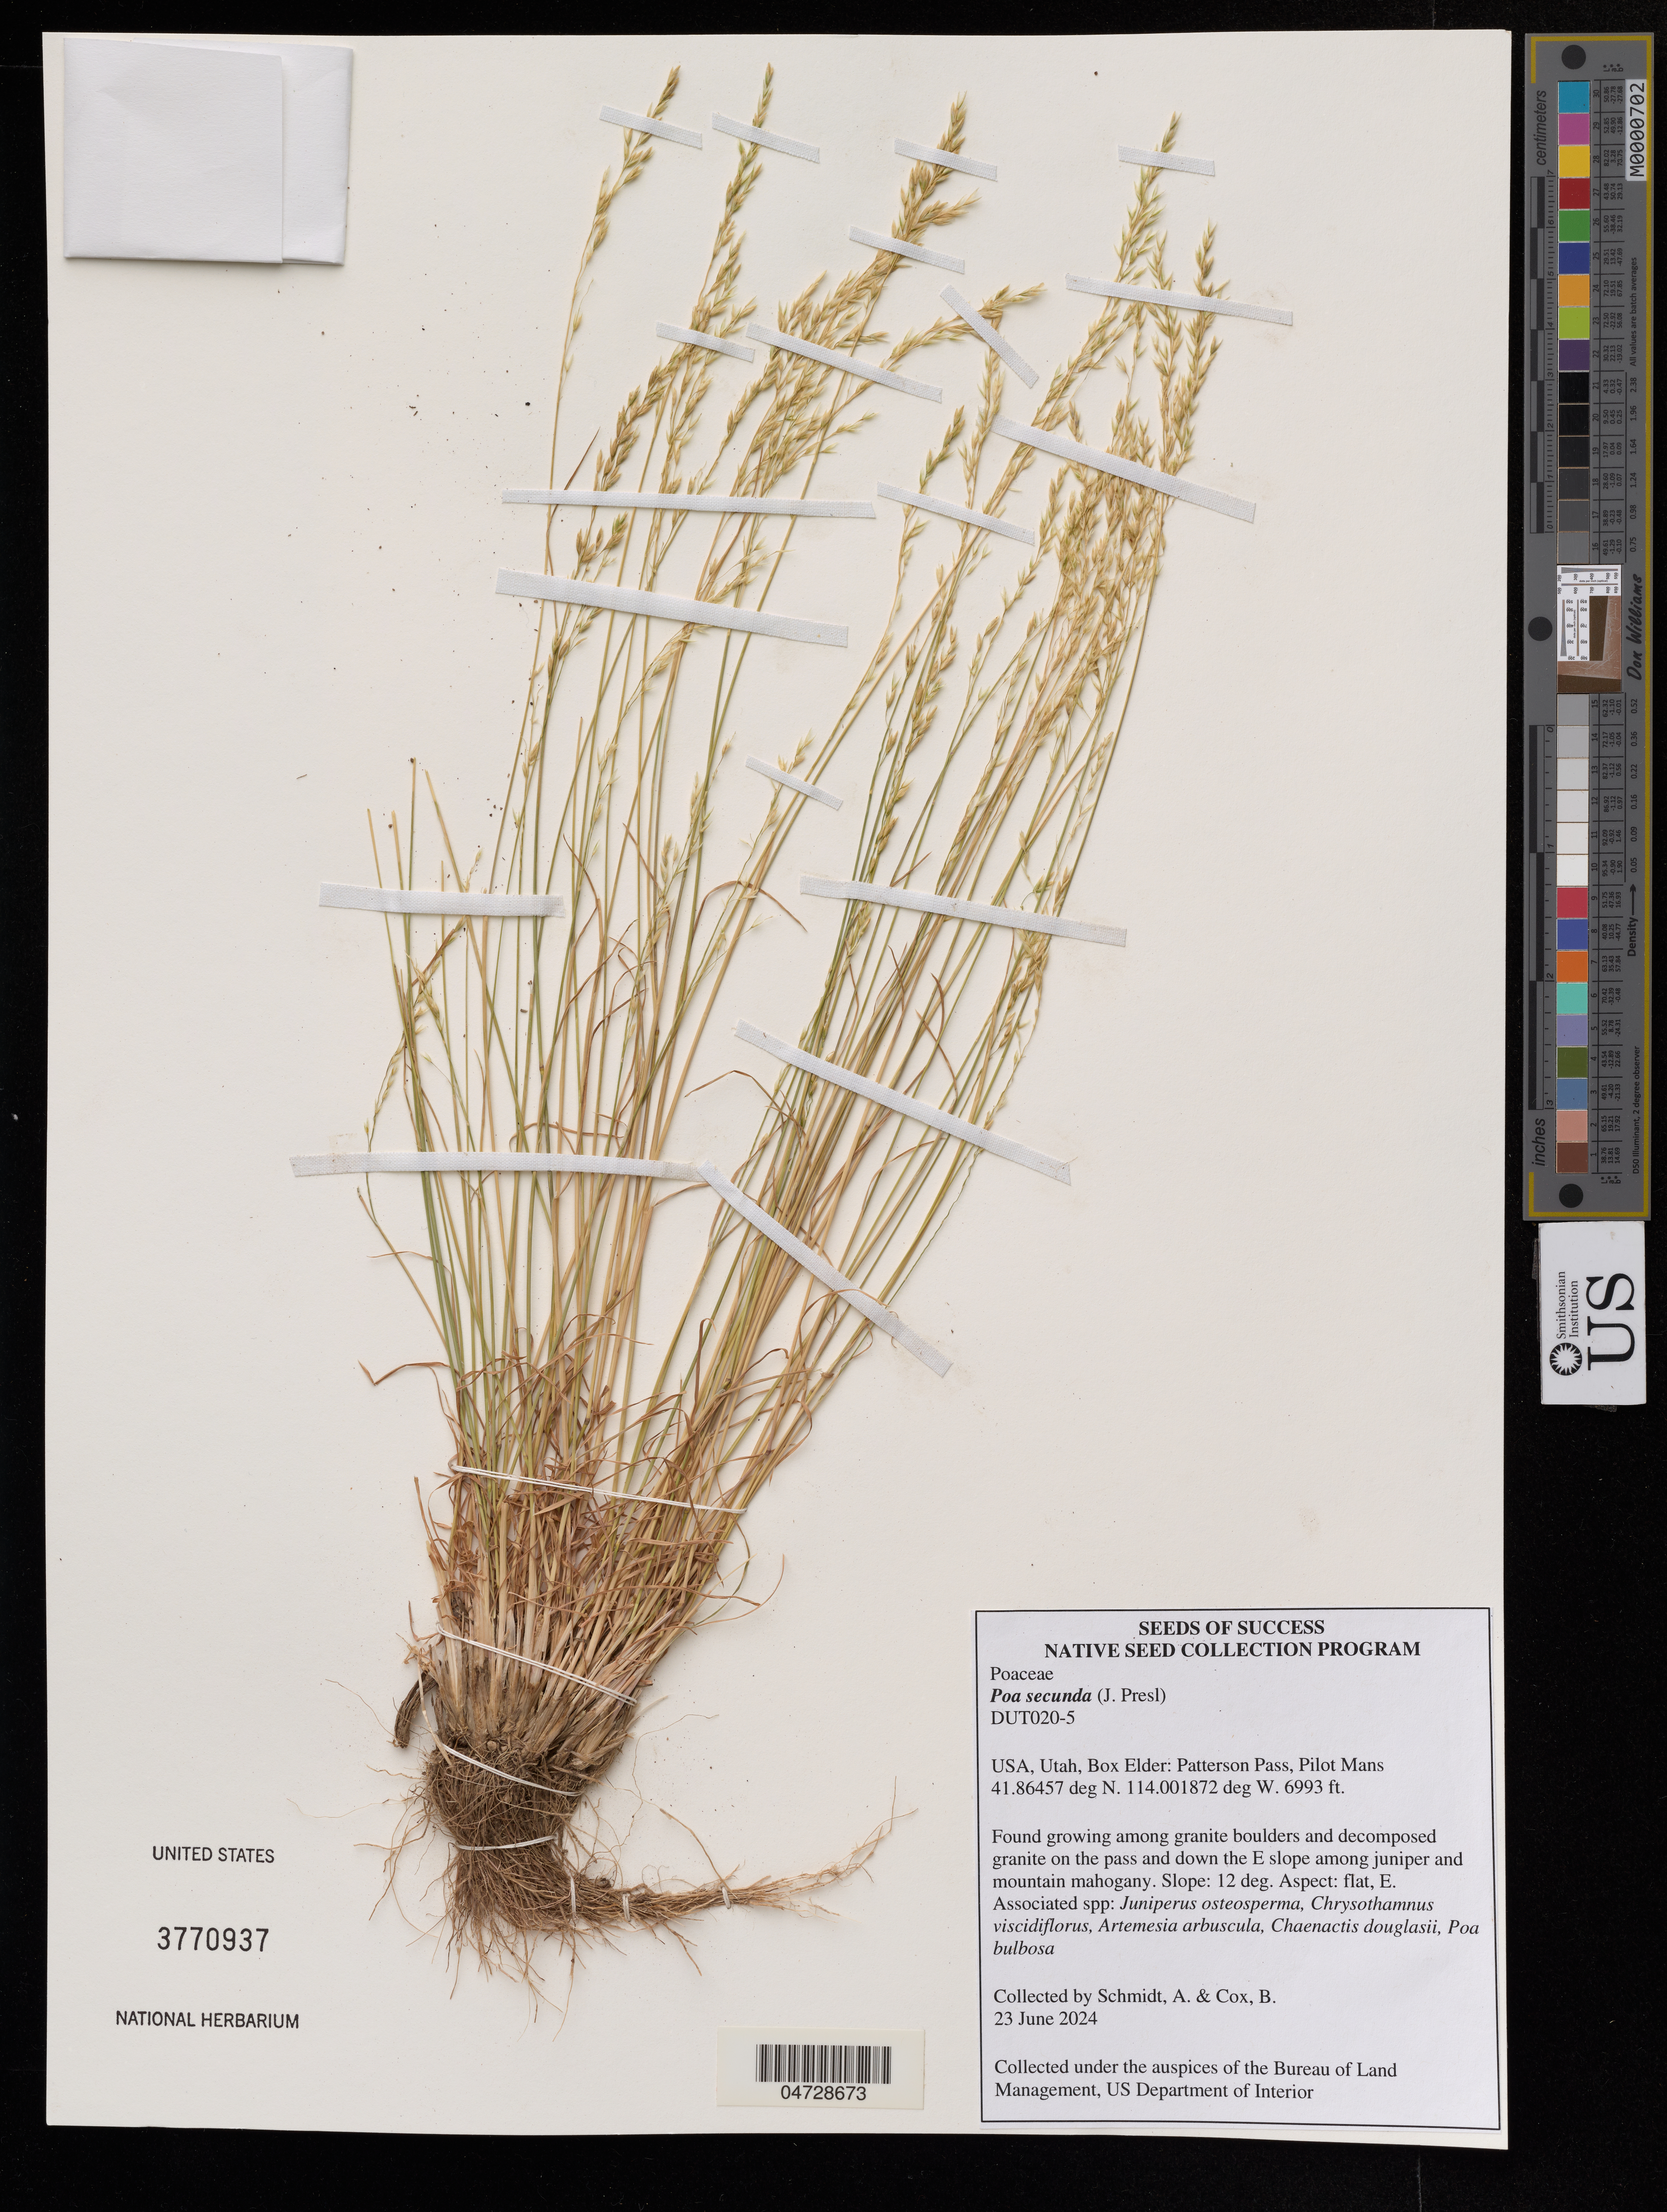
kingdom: Plantae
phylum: Tracheophyta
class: Liliopsida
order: Poales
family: Poaceae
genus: Poa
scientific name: Poa secunda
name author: J. Presl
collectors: A. Schmidt & B. Cox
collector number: DUT020-5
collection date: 2024-06-23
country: United States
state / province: Utah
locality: Box Elder: Pattterson Pass, Pilot Mans.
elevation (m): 2131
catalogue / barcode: US 3770937